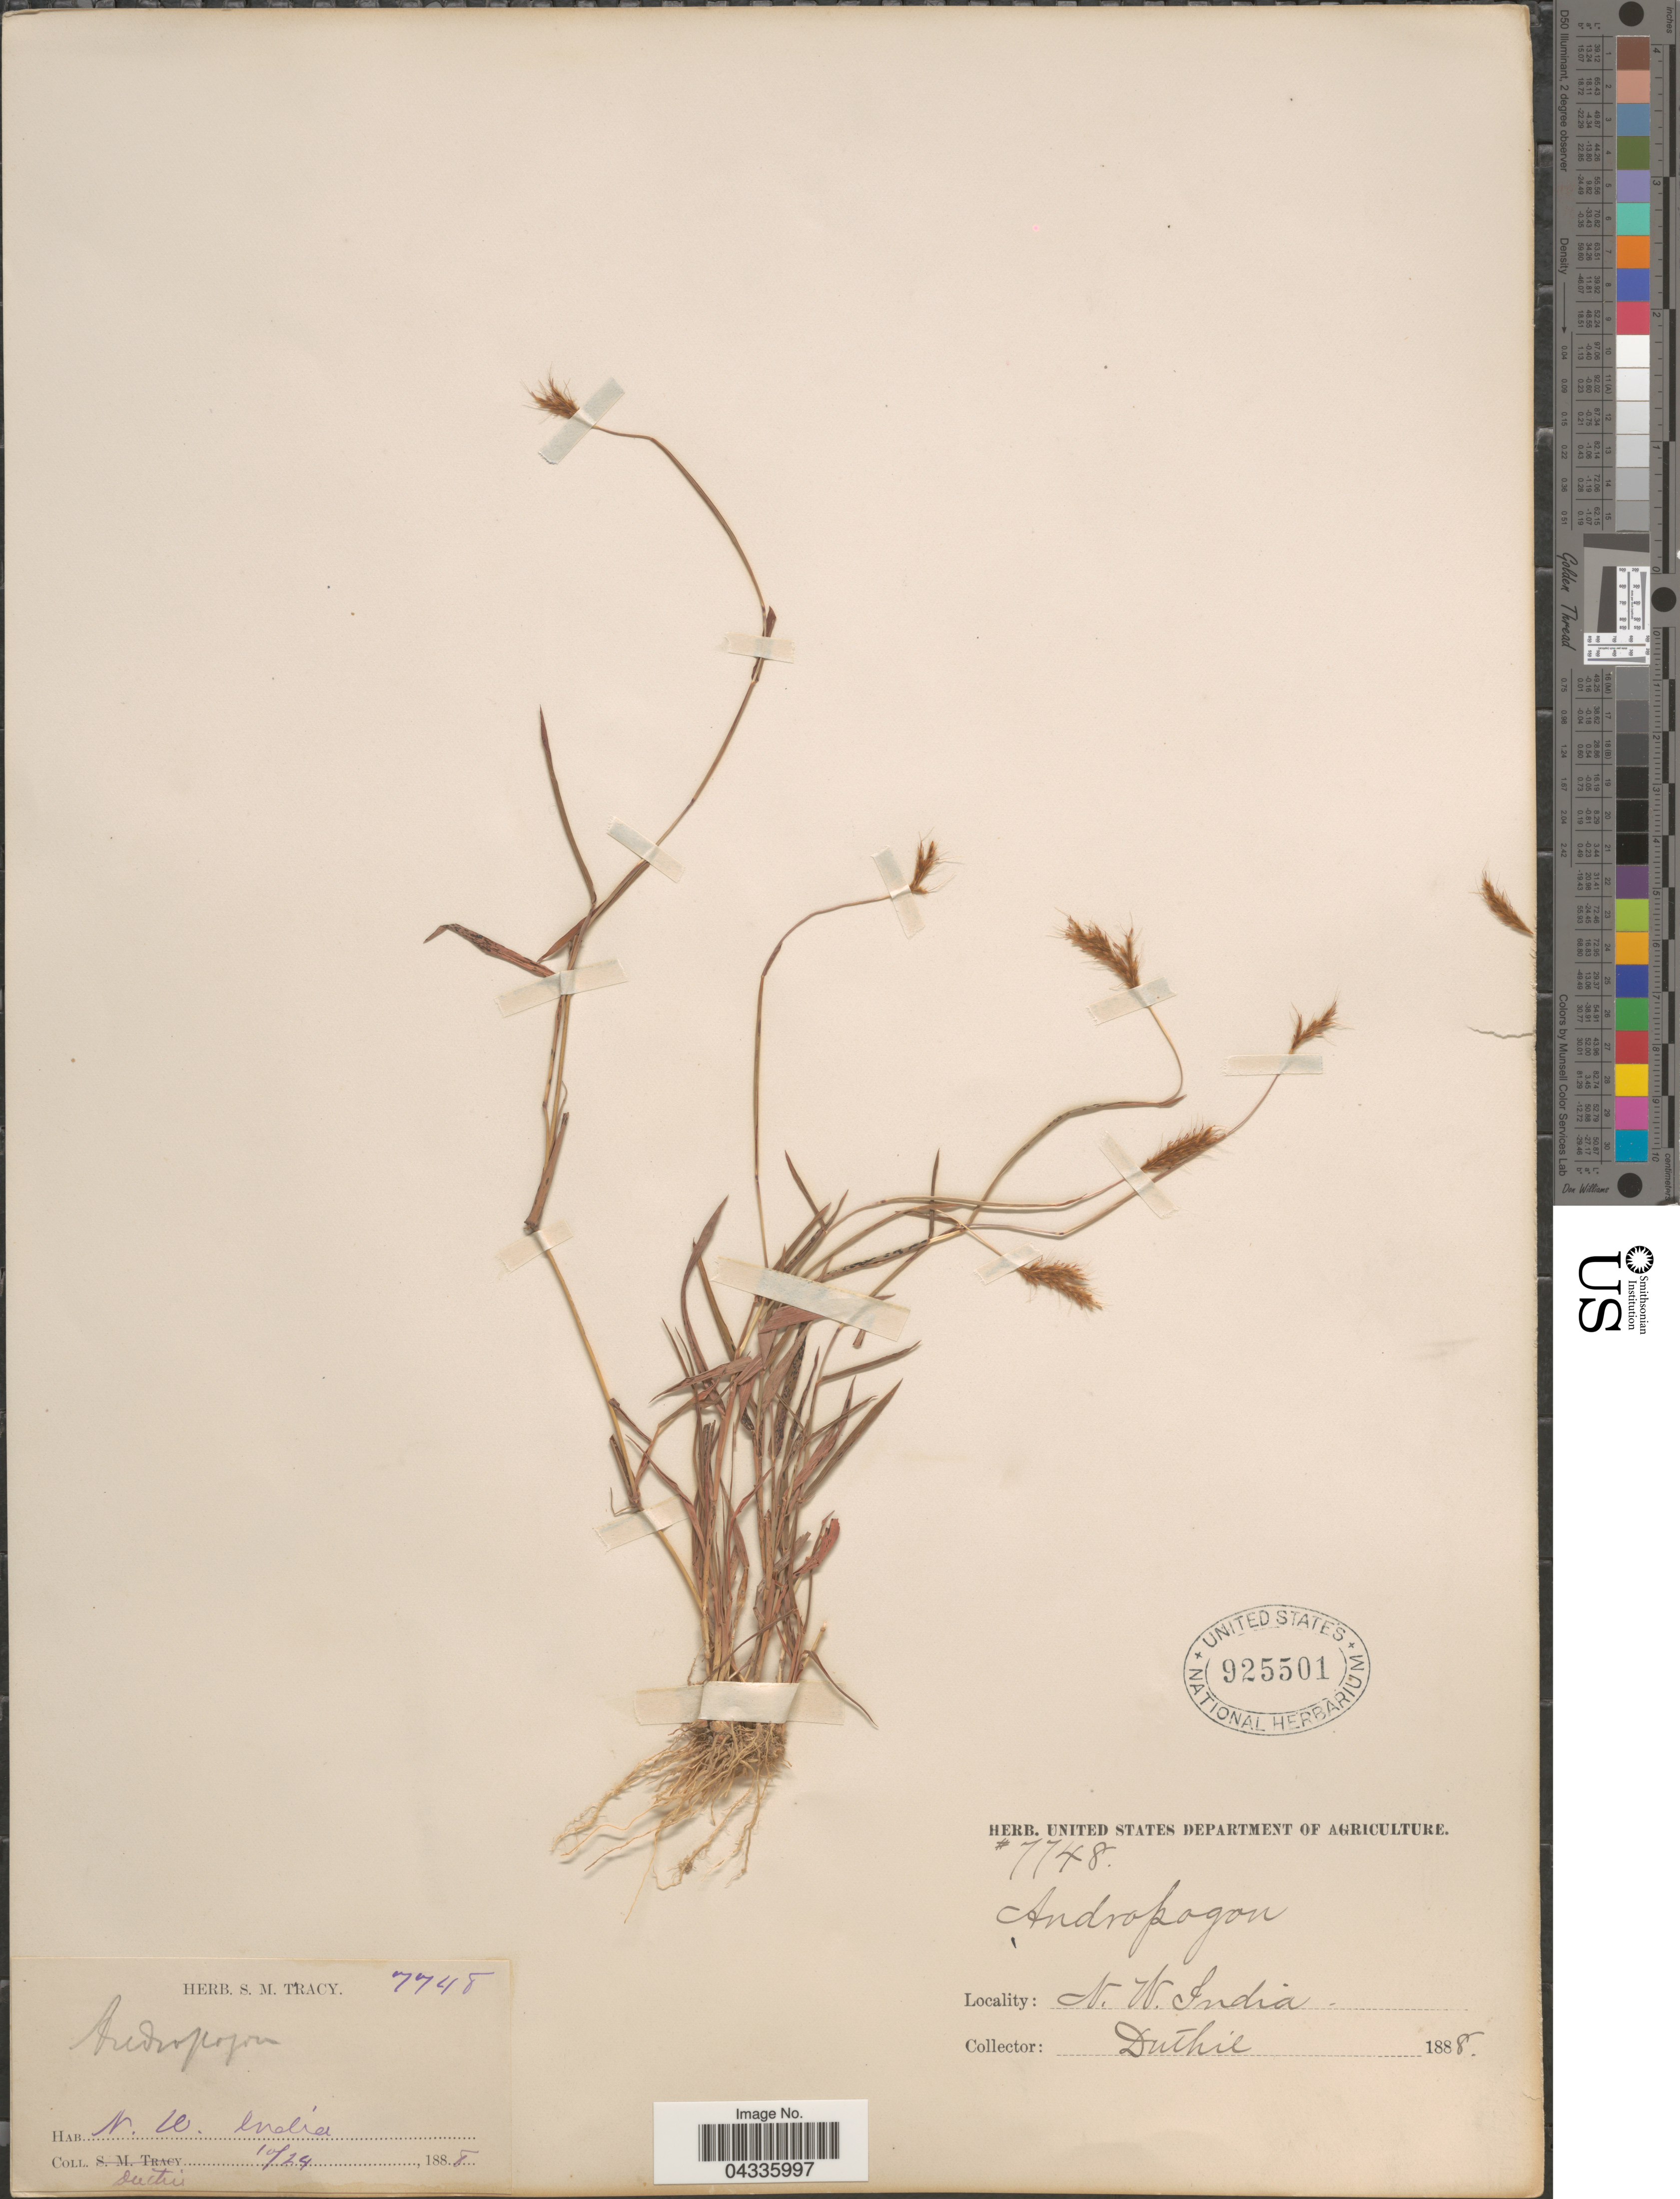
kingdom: Plantae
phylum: Tracheophyta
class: Liliopsida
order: Poales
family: Poaceae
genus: Eulalia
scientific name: Eulalia leschenaultiana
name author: (Decne.) Ohwi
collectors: J. F. Duthie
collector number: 7748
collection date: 1888-10-24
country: India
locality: N. W. India.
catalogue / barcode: US 925501